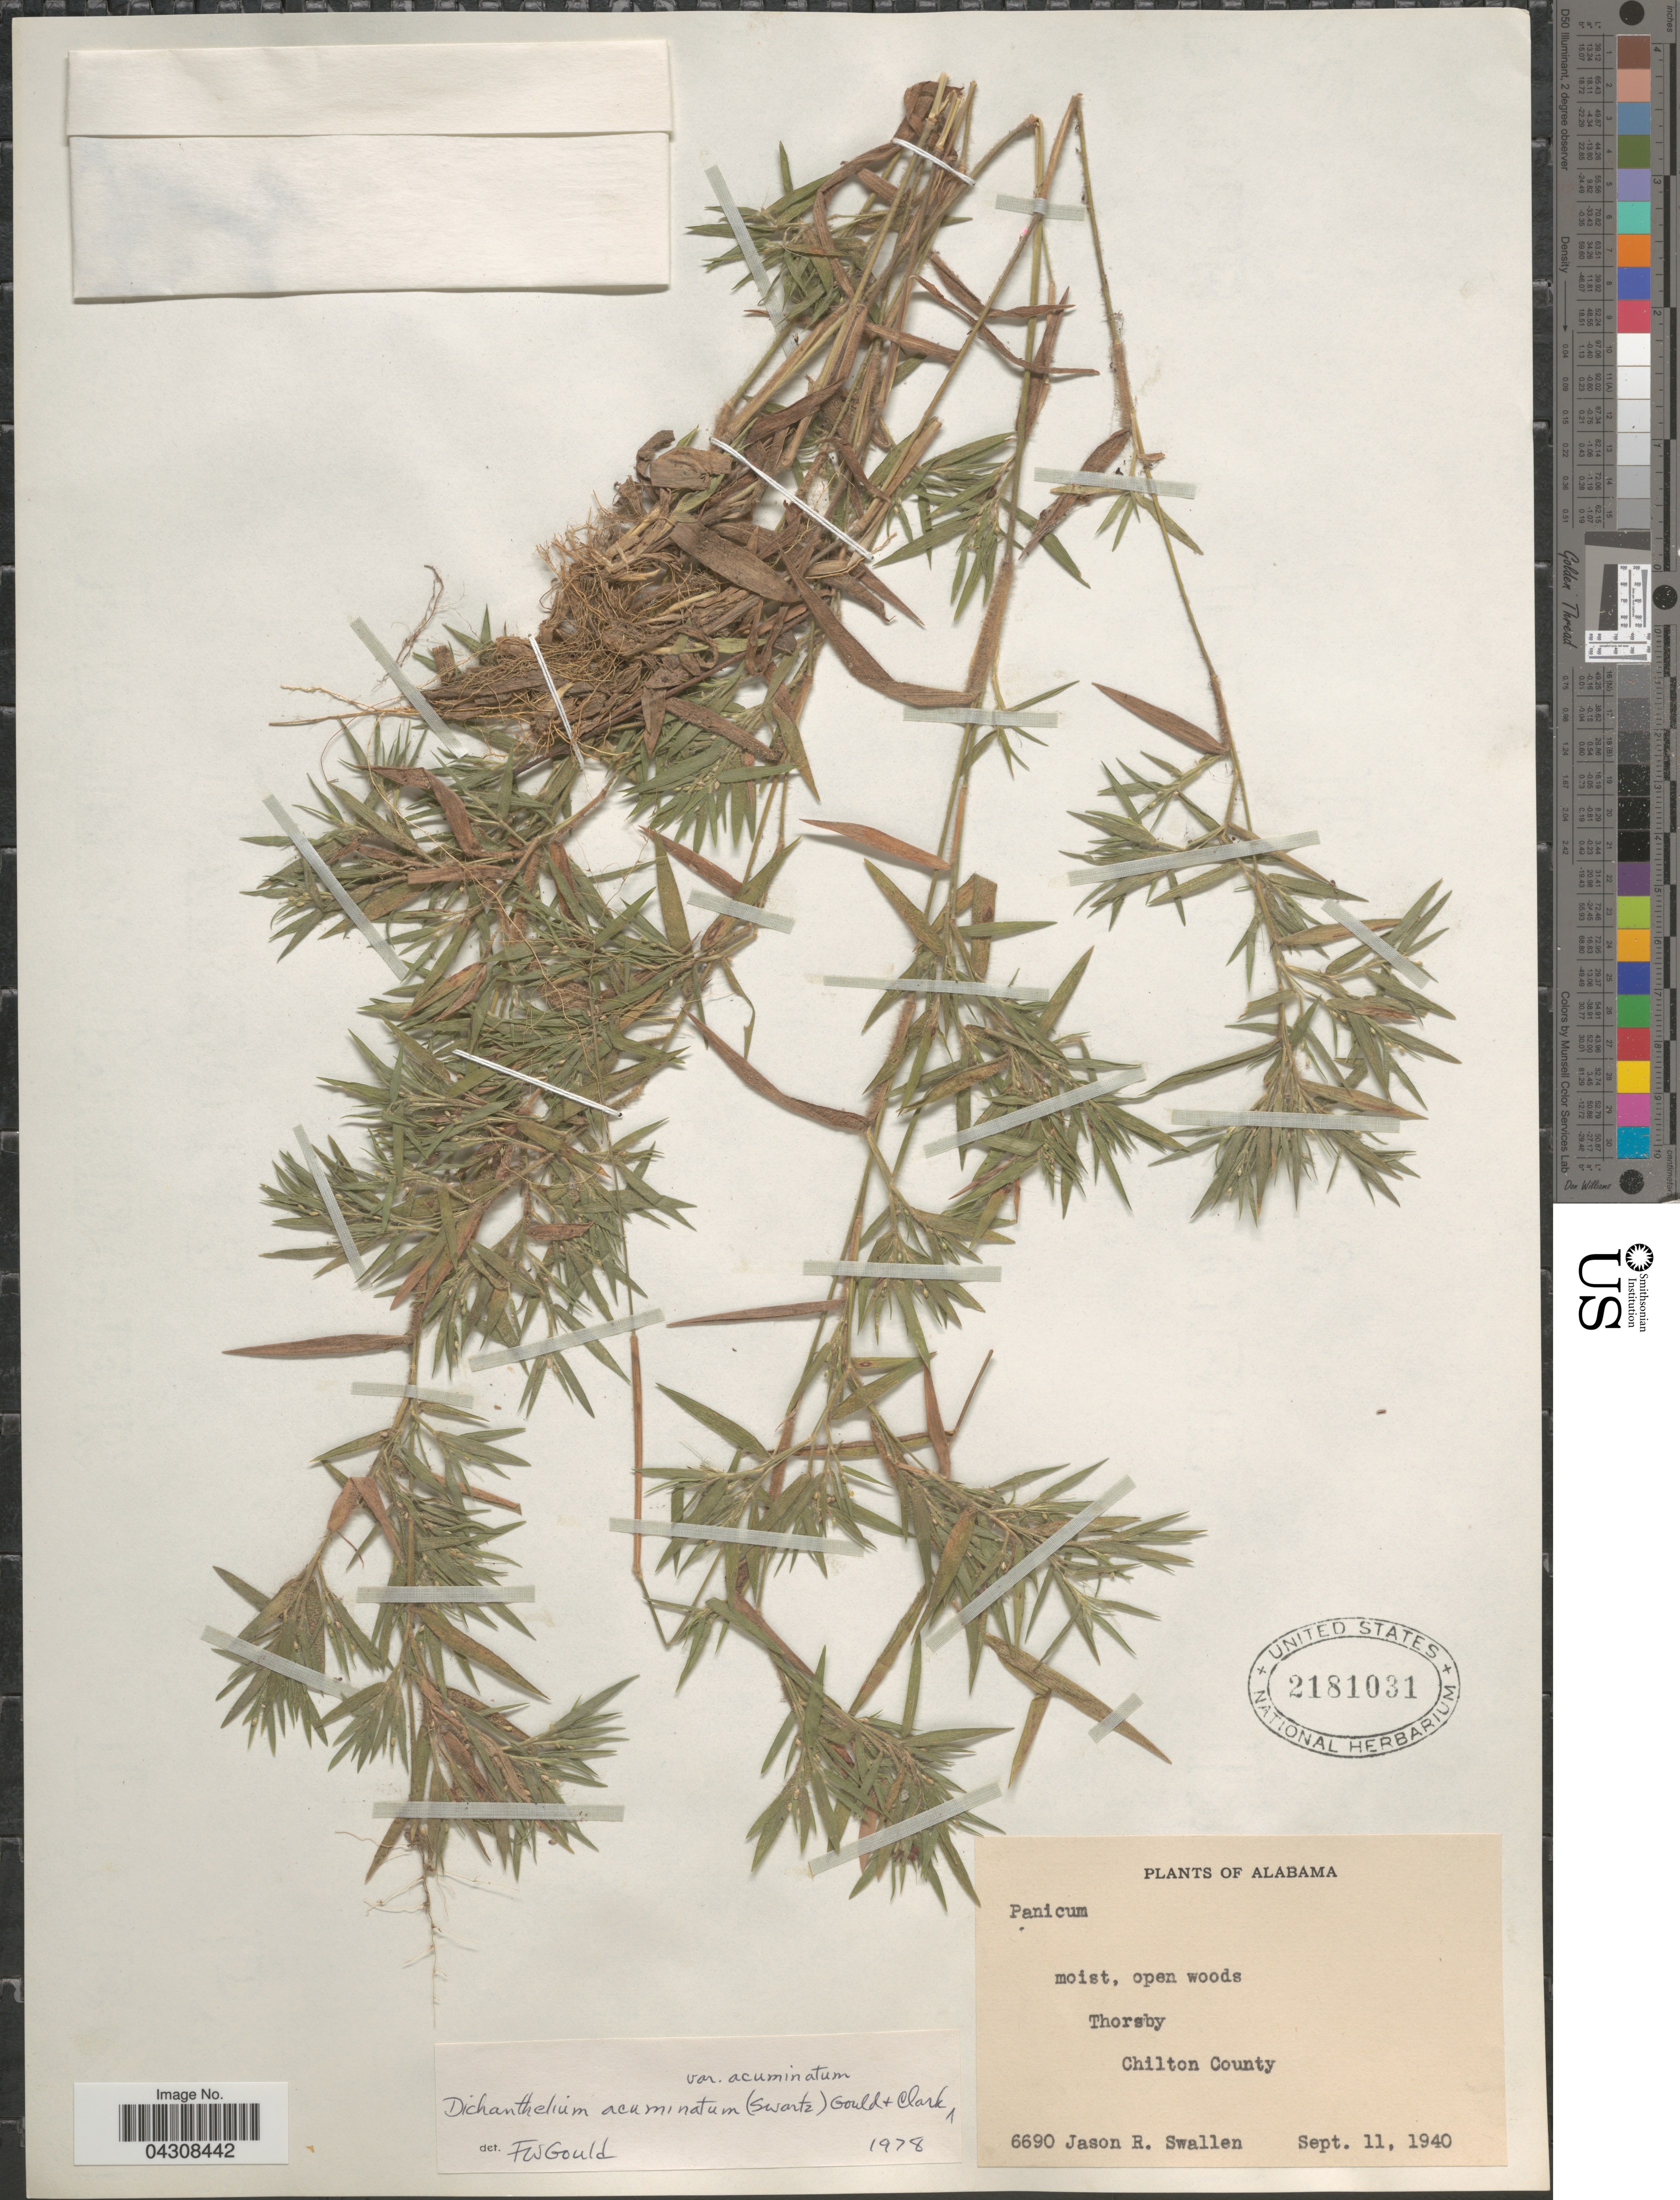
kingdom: Plantae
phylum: Tracheophyta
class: Liliopsida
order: Poales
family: Poaceae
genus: Dichanthelium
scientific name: Dichanthelium acuminatum var. acuminatum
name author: (Sw.) Gould & C.A. Clark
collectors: J. R. Swallen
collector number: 6690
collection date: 1940-09-11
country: United States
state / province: Alabama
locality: Moist, open woods. Thorsby. Chilton County.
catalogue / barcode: US 2181031